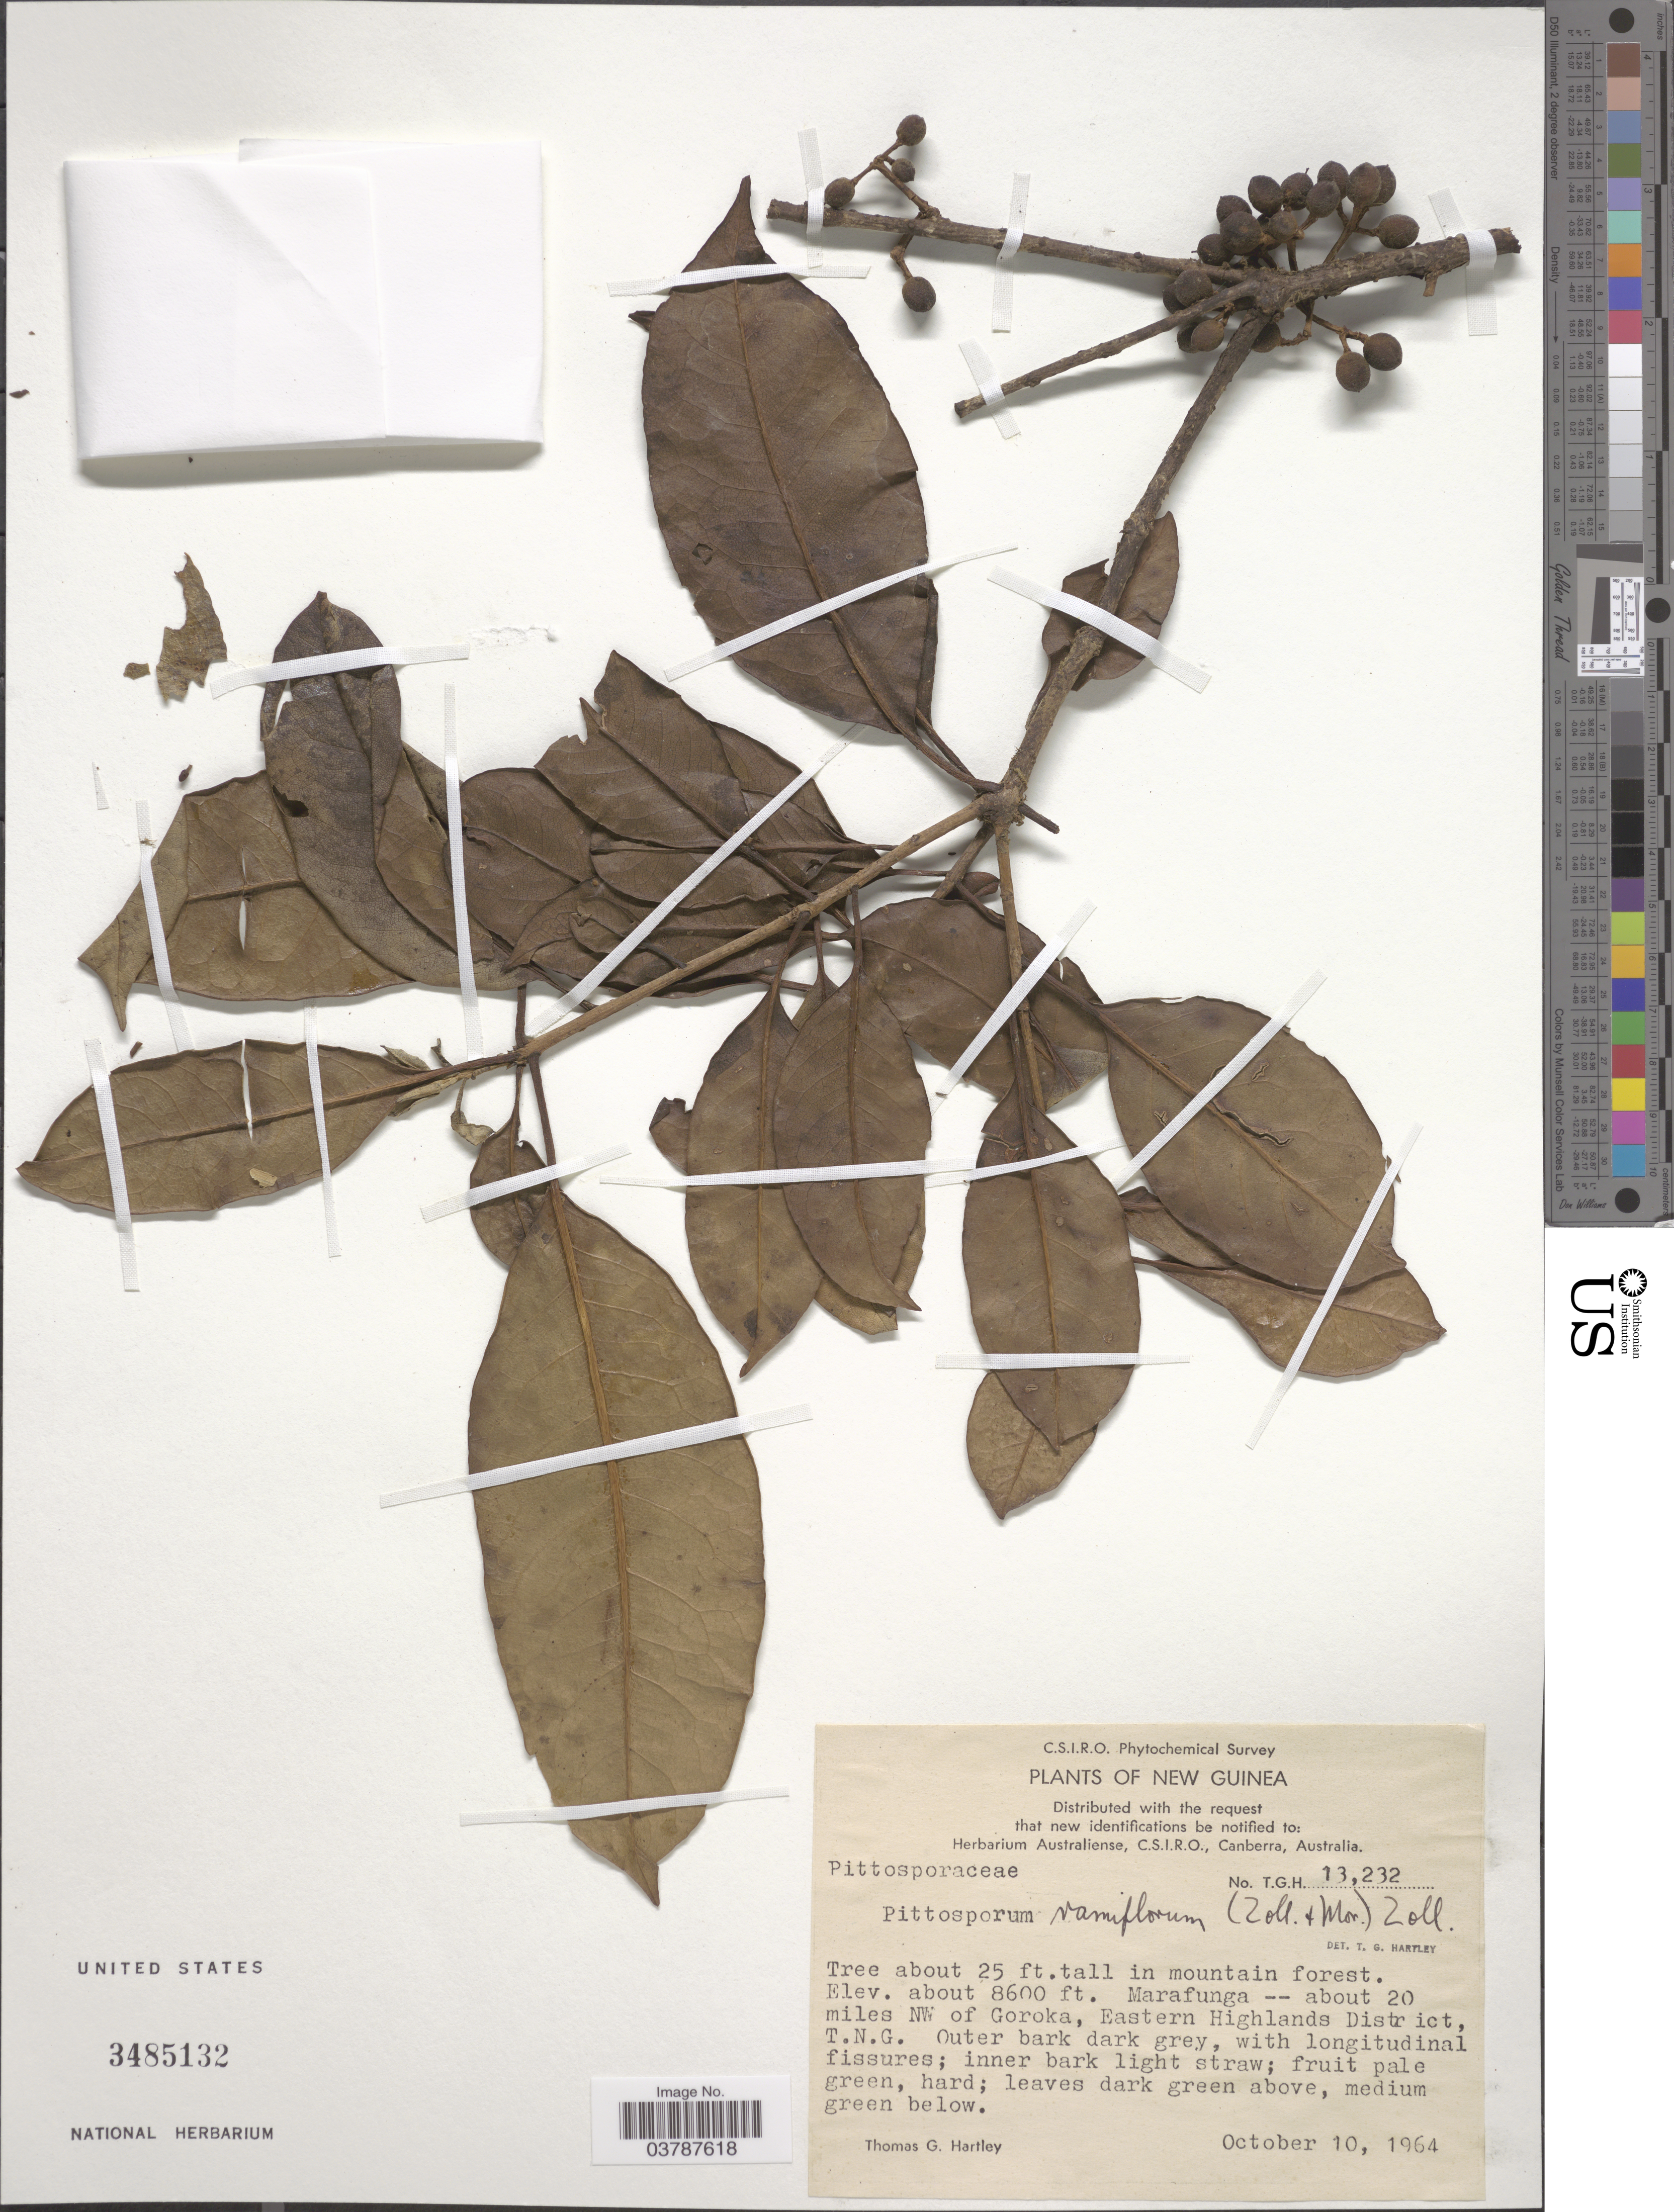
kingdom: Plantae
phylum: Tracheophyta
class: Magnoliopsida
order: Apiales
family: Pittosporaceae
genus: Pittosporum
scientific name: Pittosporum ramiflorum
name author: (Zoll. & Mor.) Zoll.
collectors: T. G. Hartley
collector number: TGH13232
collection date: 1964-10-10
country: Papua New Guinea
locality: New Guinea. Marafunga -- about 20 miles NW of Goroka, Eastern Highlands District, T.N.G.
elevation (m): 2621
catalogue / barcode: US 3485132